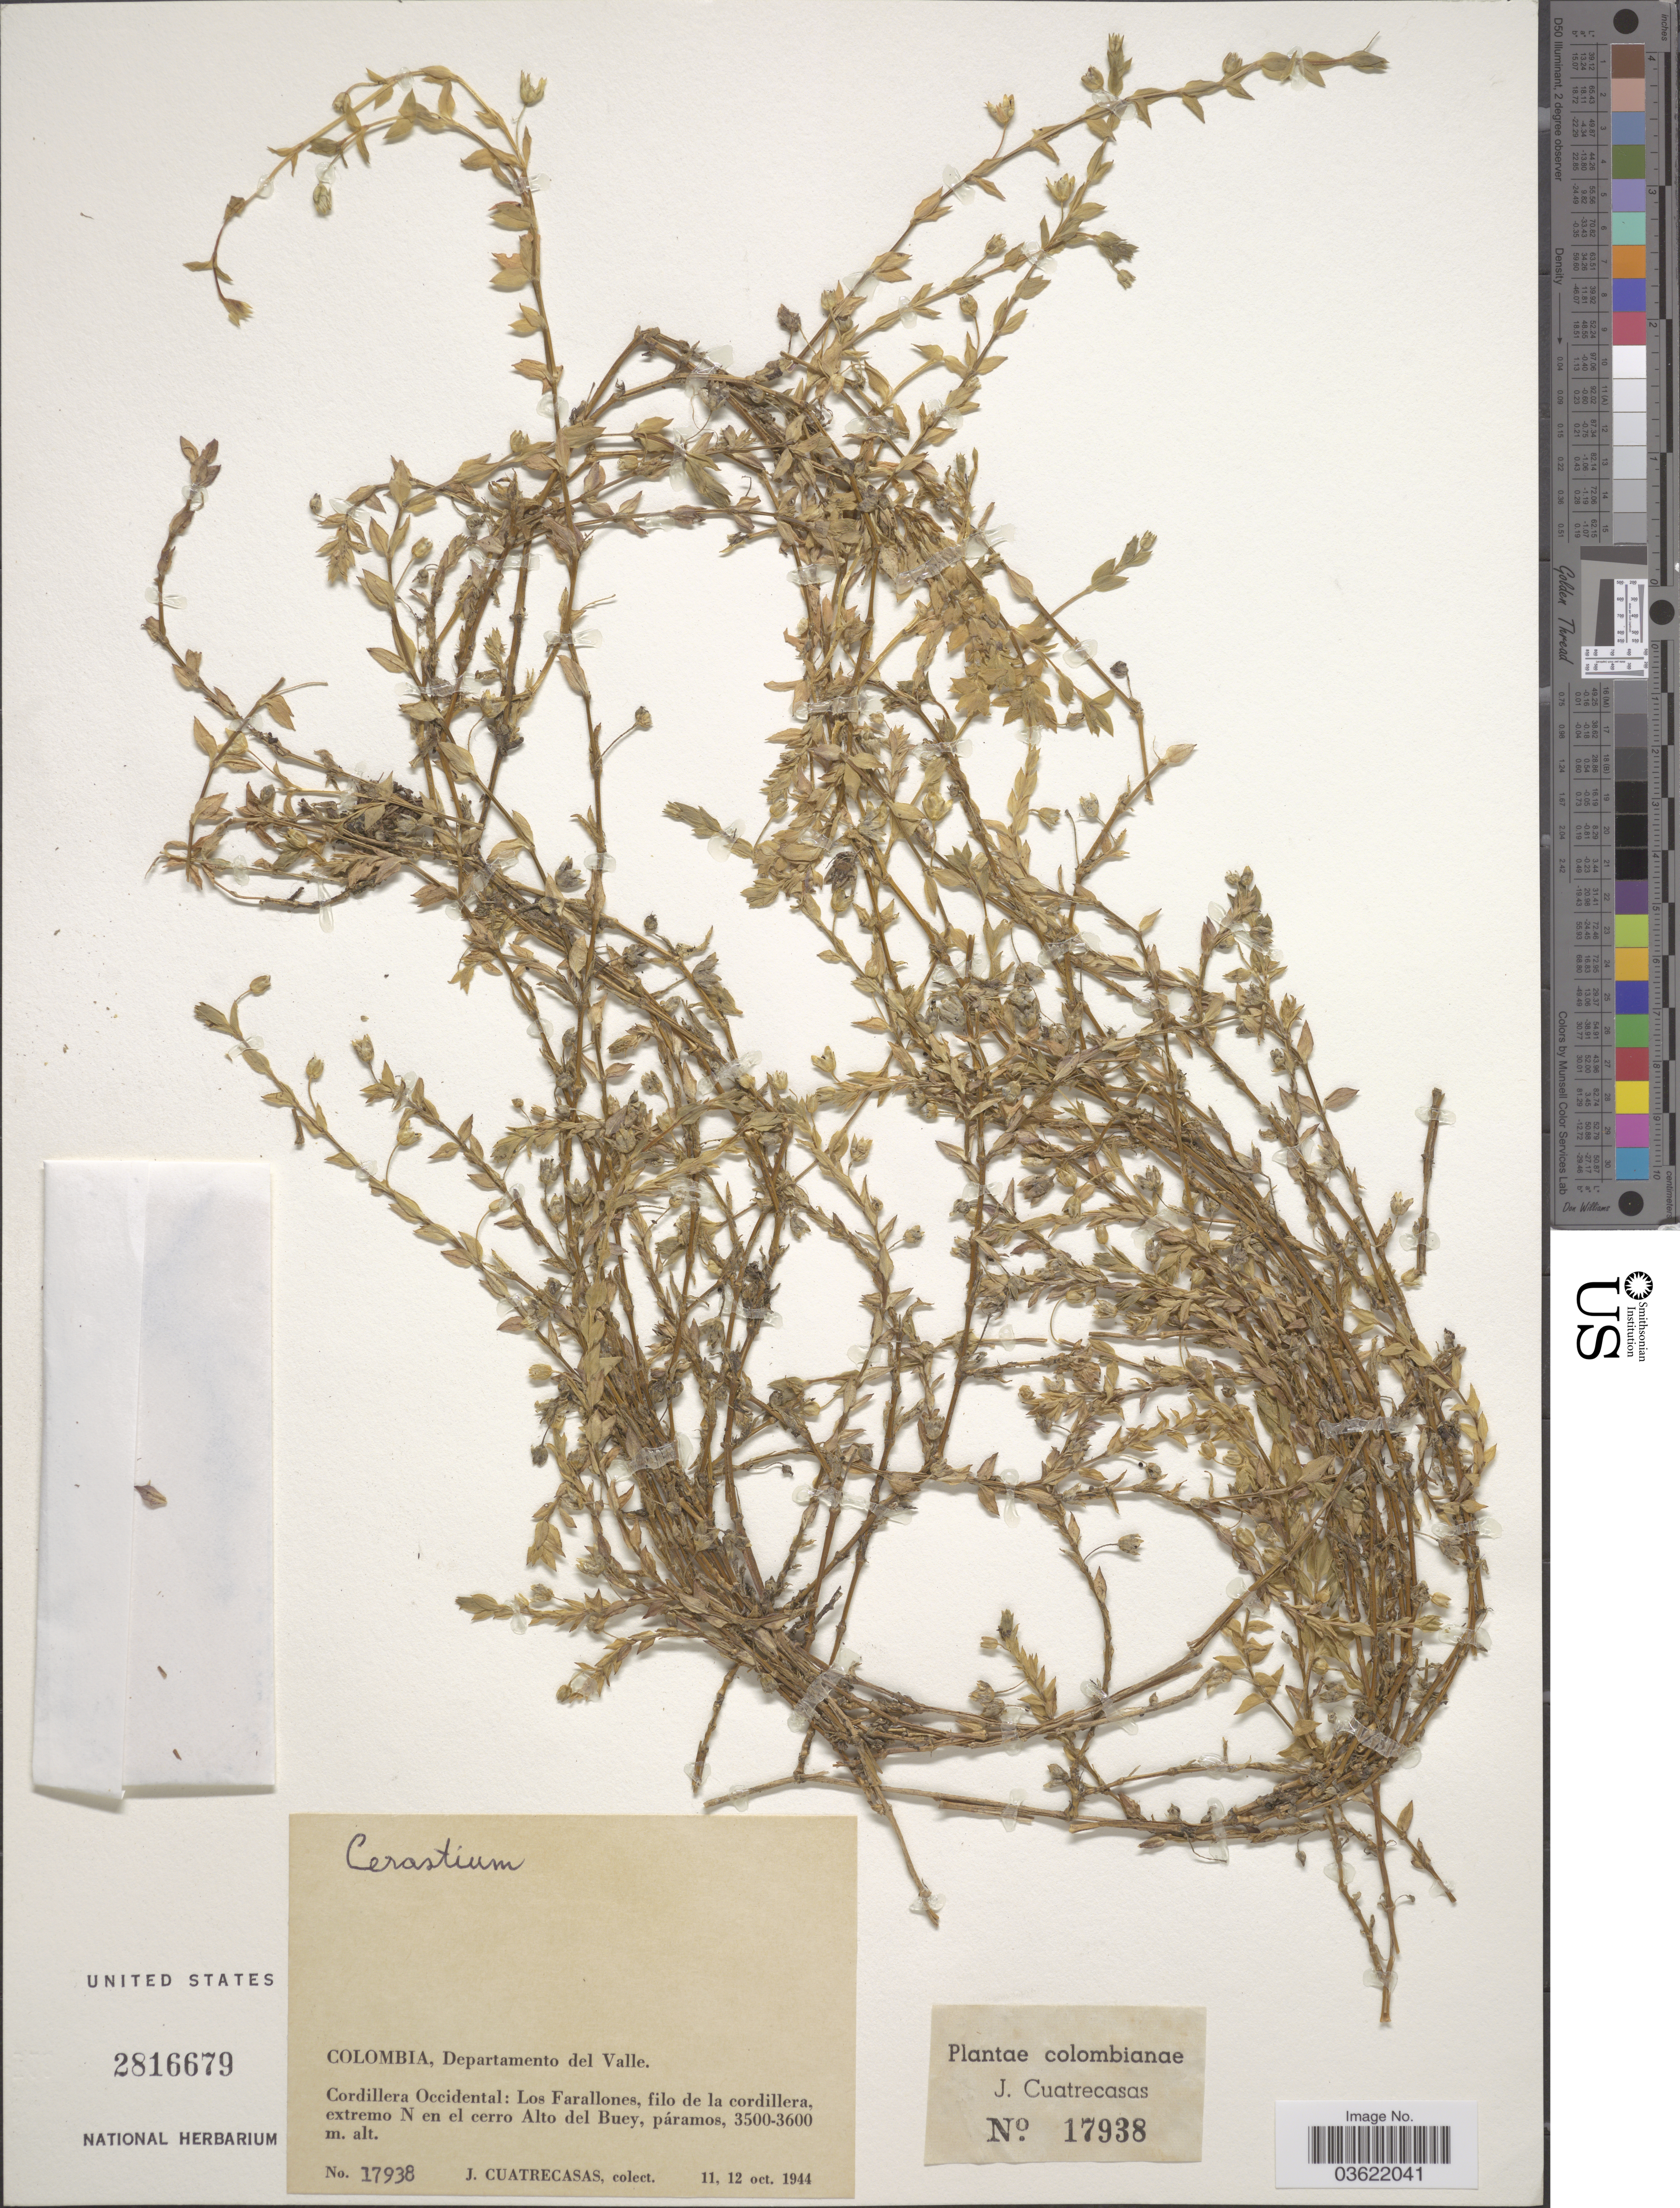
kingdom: Plantae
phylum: Tracheophyta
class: Magnoliopsida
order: Caryophyllales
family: Caryophyllaceae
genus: Arenaria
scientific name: Arenaria sp.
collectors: J. Cuatrecasas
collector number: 17938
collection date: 1944-10-11/1944-10-12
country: Colombia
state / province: Valle del Cauca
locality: Departamento del Valle. Cordillera Occidental: Los Farallones, filo de cordillera, extremo N en el cerro Alto del Buey, páramos.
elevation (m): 3500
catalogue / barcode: US 2816679